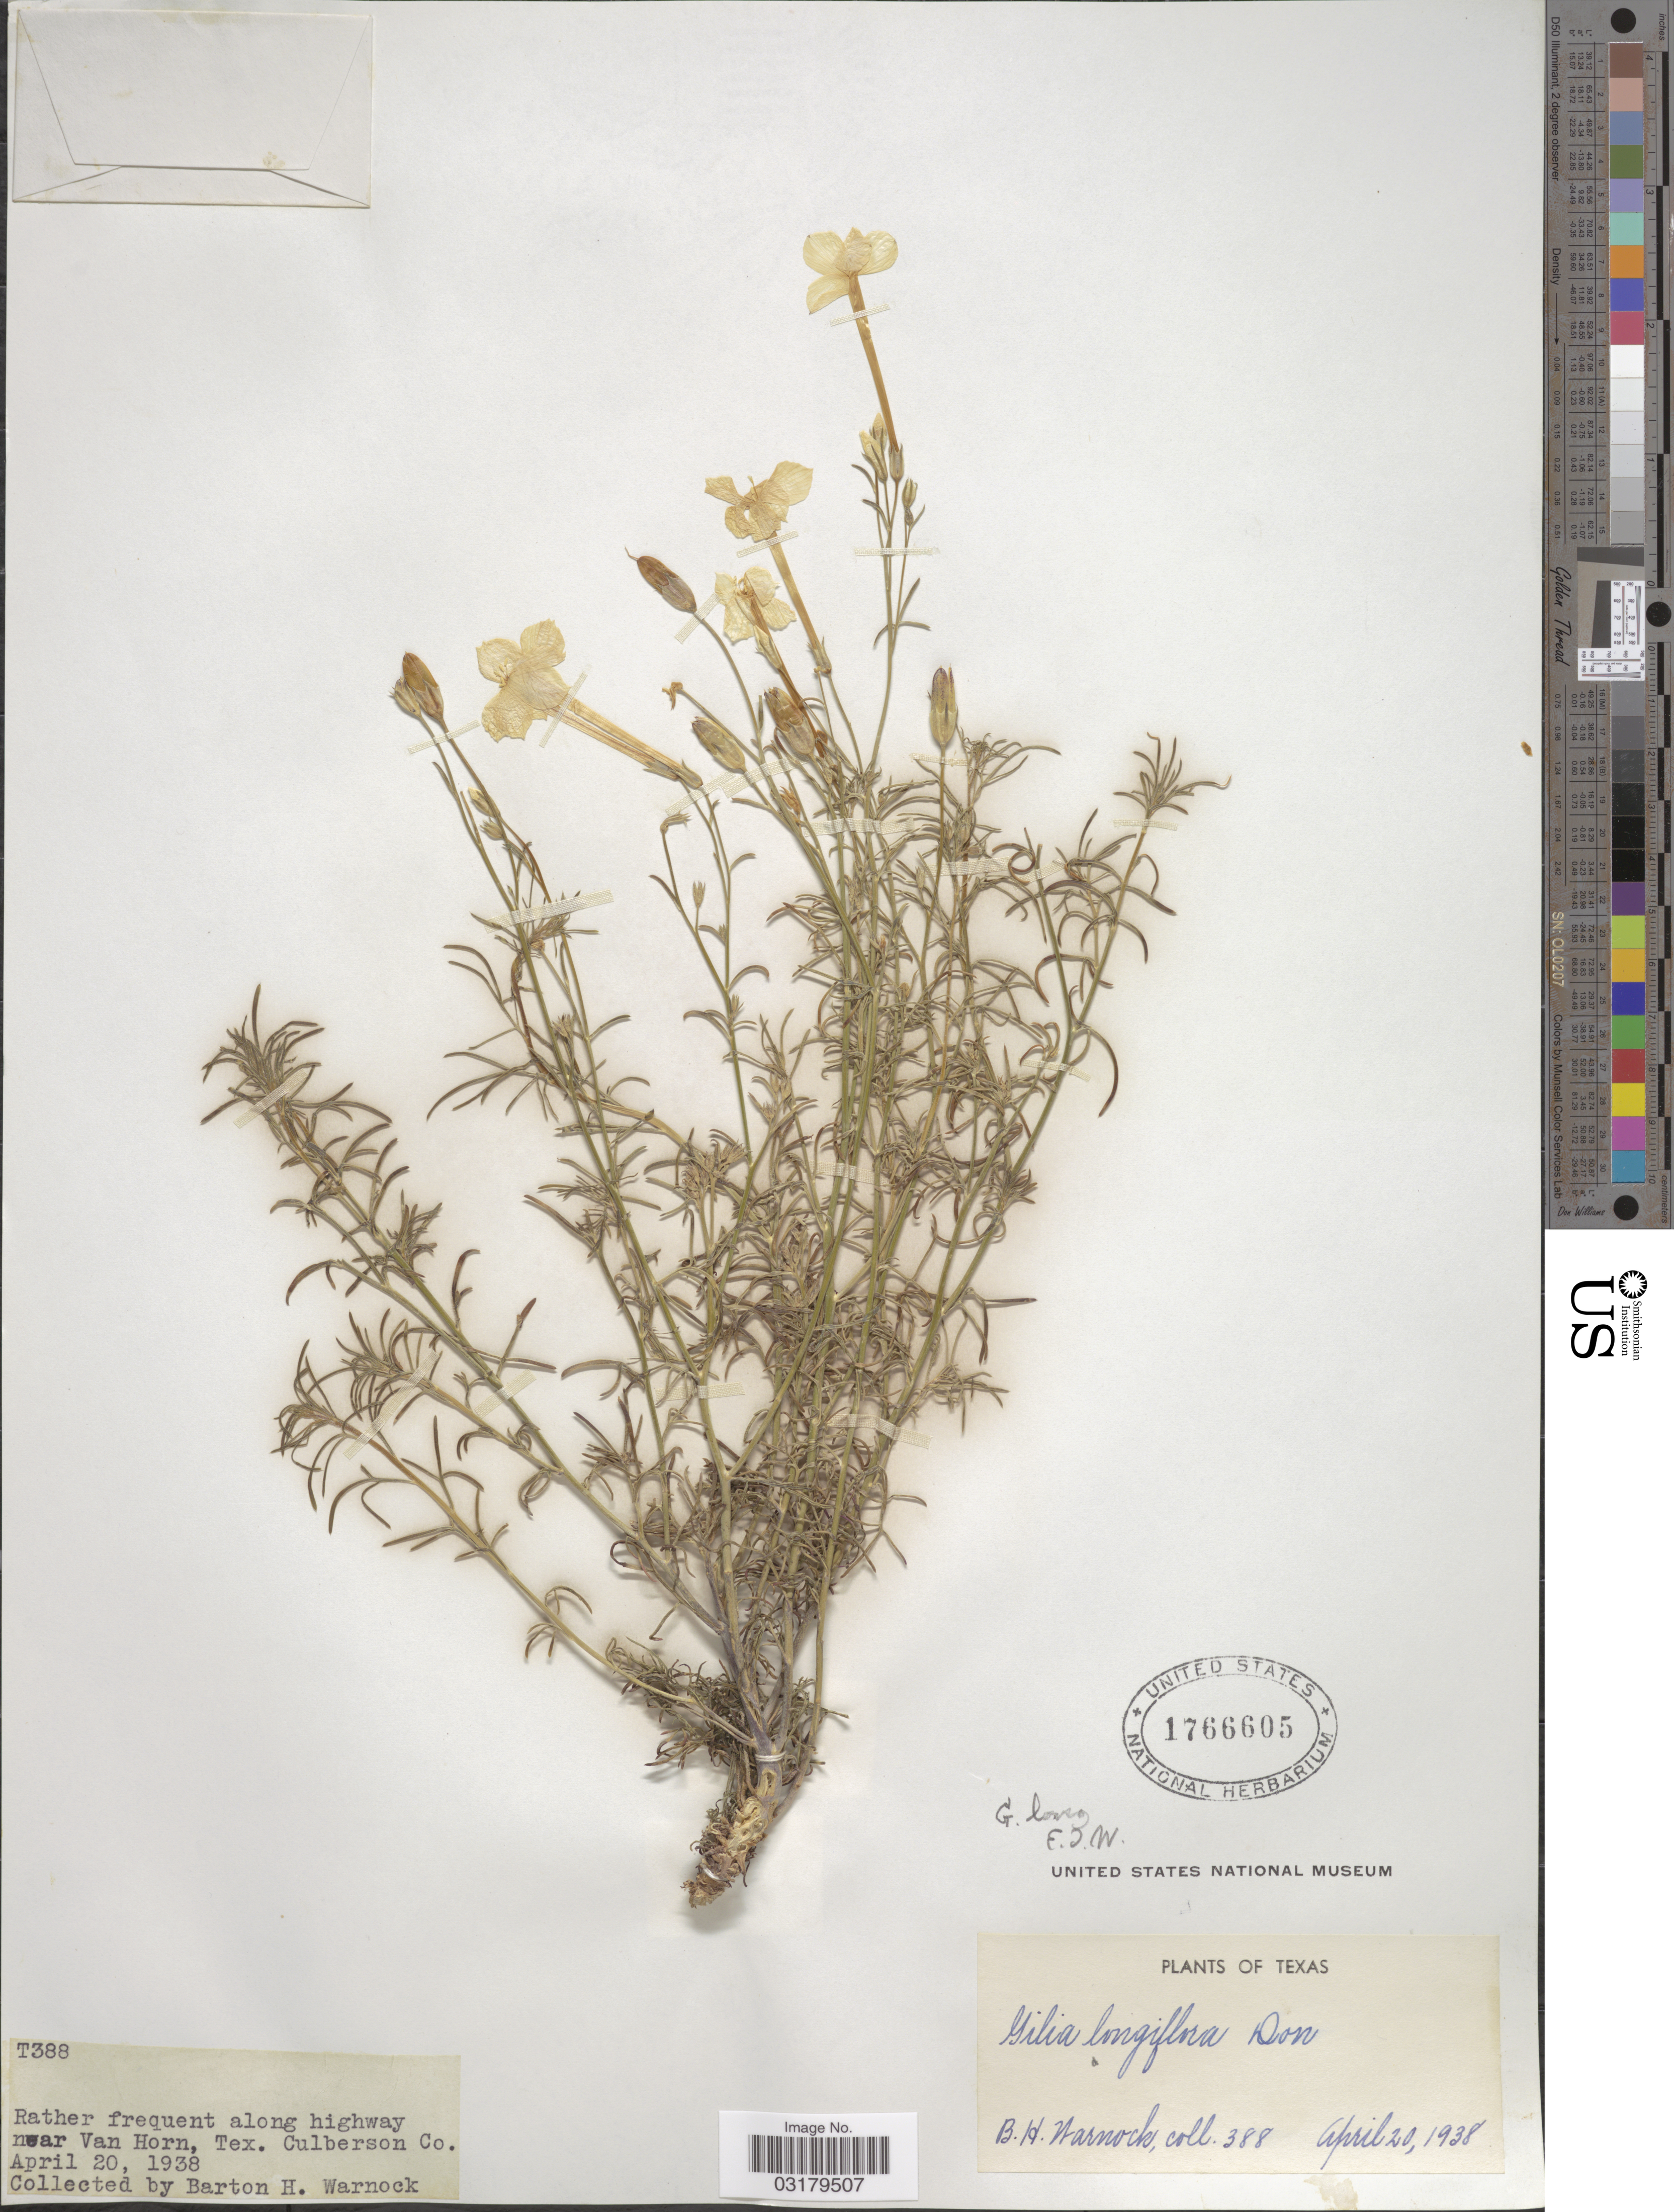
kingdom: Plantae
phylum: Tracheophyta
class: Magnoliopsida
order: Ericales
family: Polemoniaceae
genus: Ipomopsis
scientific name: Ipomopsis longiflora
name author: (Torr.) V.E. Grant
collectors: B. H. Warnock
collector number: T388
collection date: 1938-04-20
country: United States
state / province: Texas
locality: Rather frequent along highway near Van Horn, Culberson Co.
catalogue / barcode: US 1766605